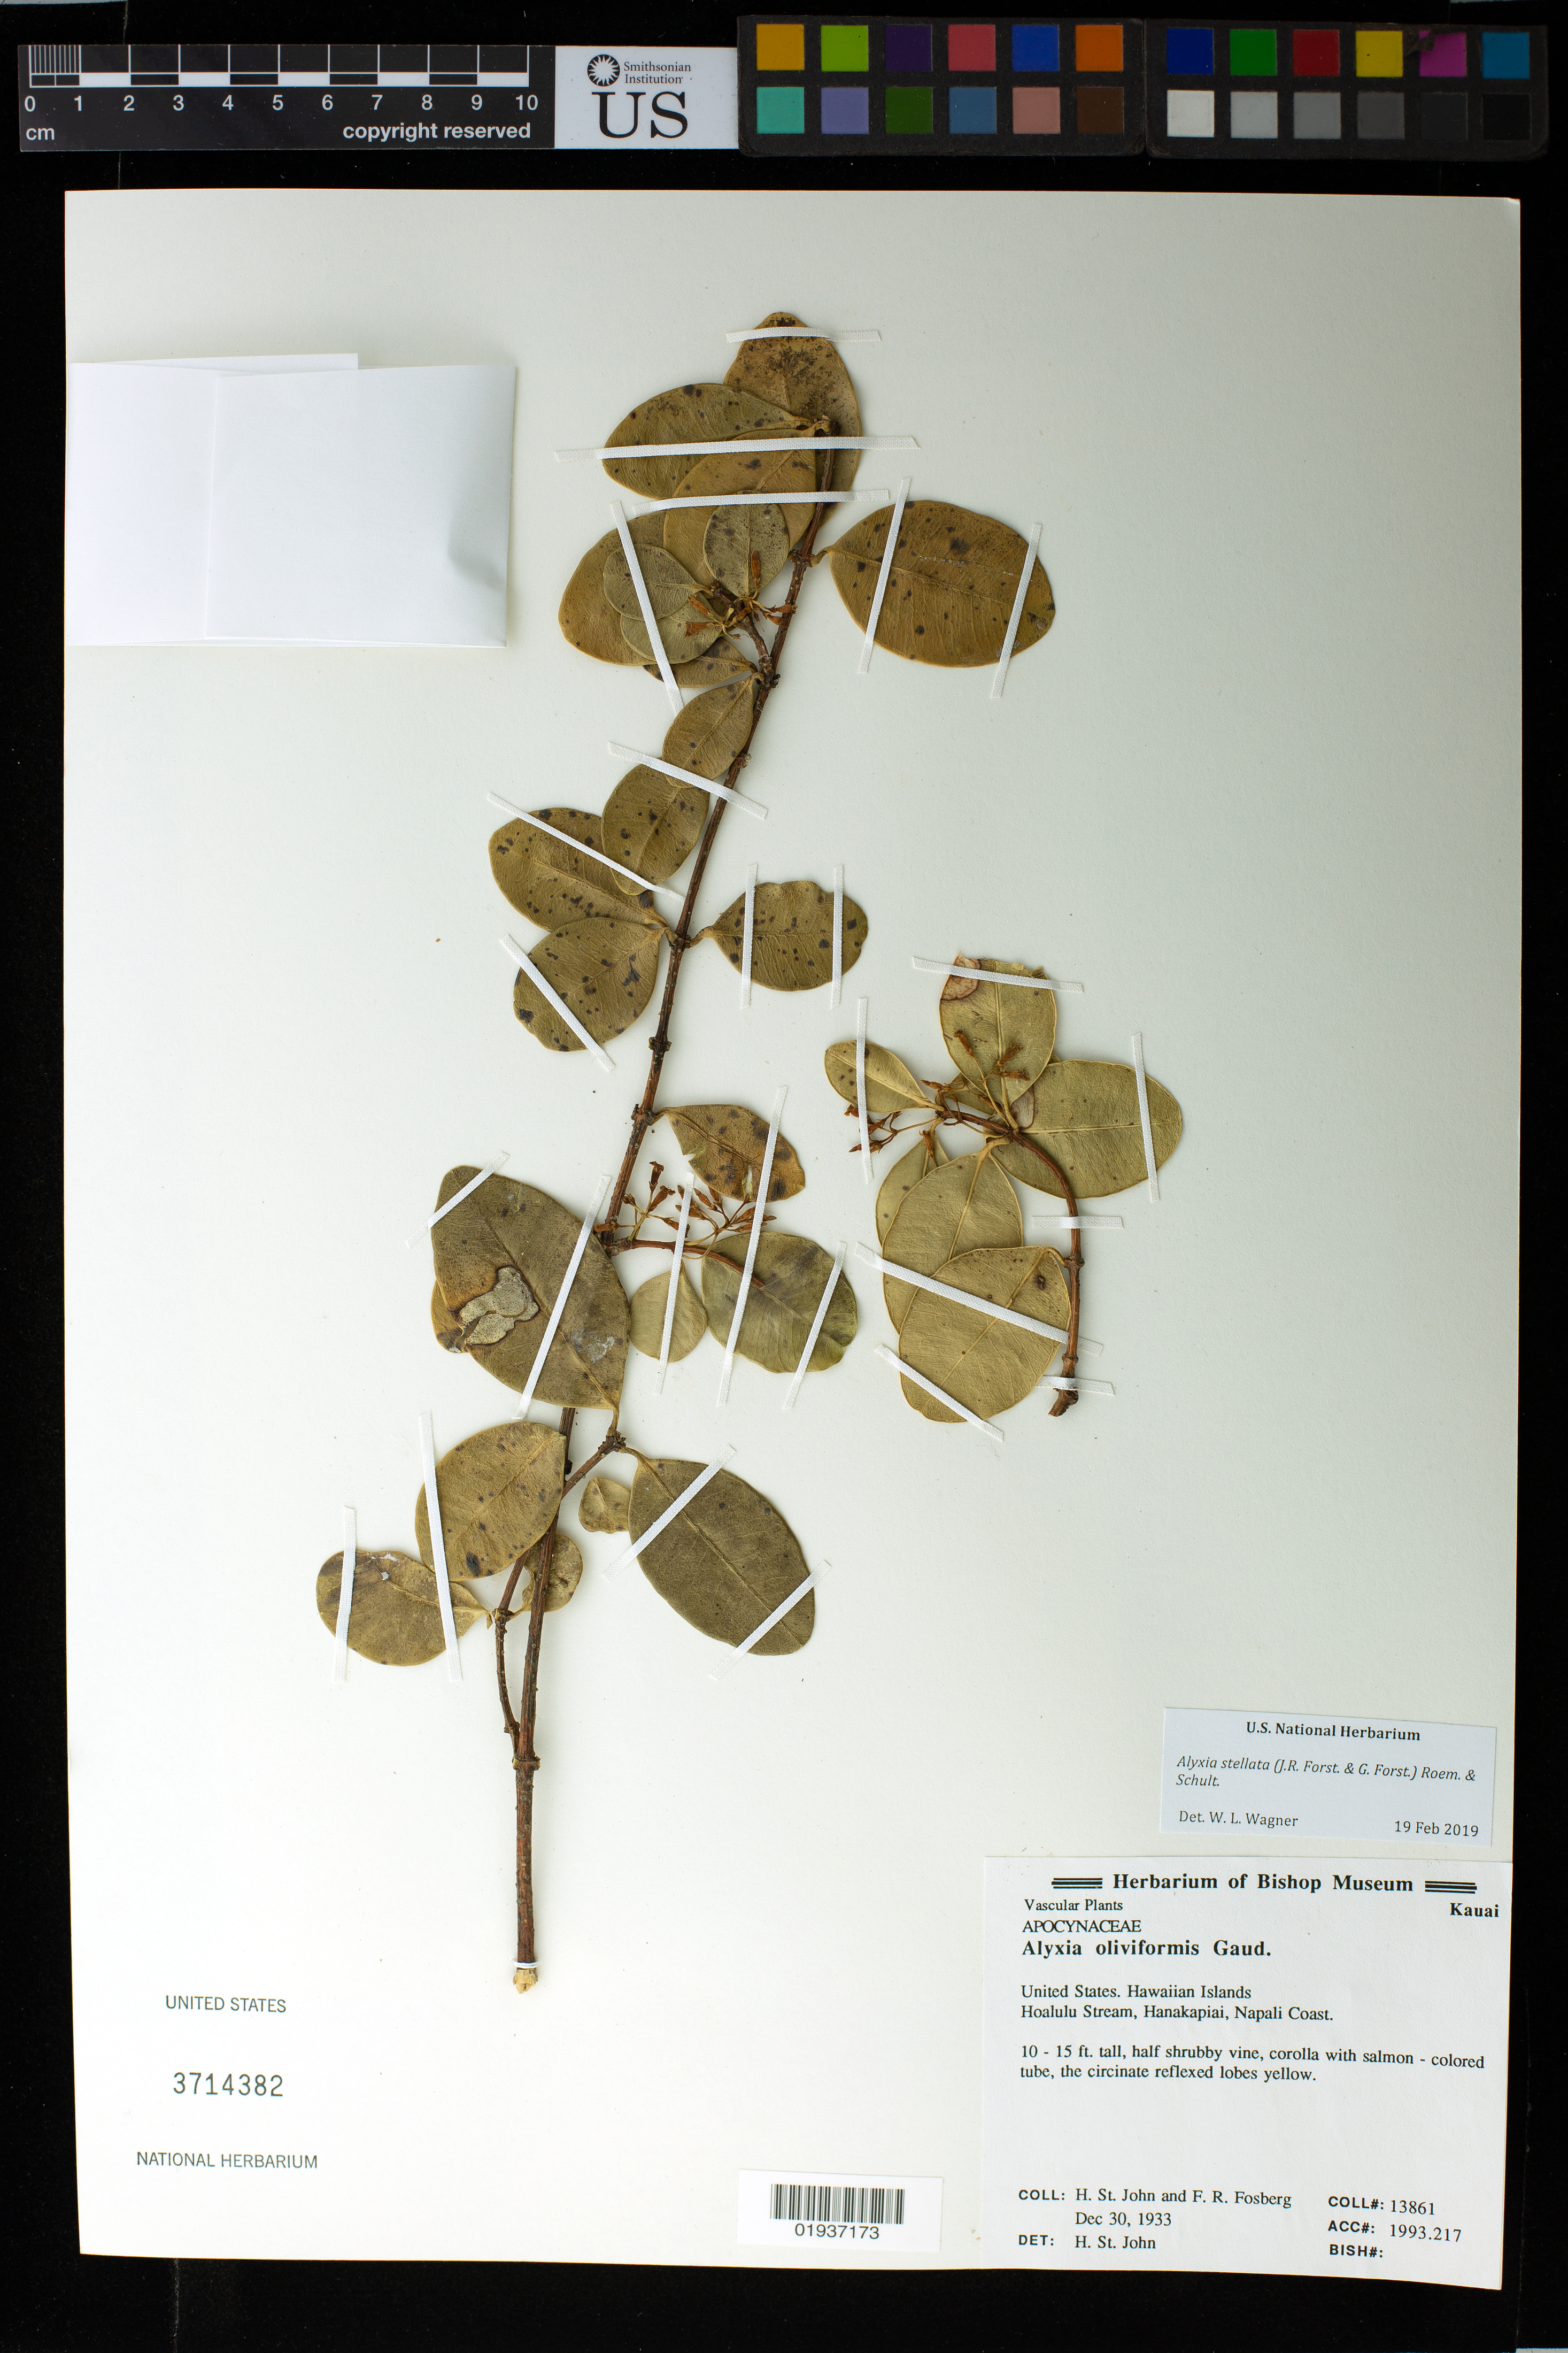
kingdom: Plantae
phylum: Tracheophyta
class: Magnoliopsida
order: Gentianales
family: Apocynaceae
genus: Alyxia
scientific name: Alyxia stellata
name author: (J.R. Forst. & G. Forst.) Roem. & Schult.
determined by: Wagner, W. L., (BOT), Smithsonian Institution - National Museum of Natural History (UNITED STATES)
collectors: H. St. John & F. R. Fosberg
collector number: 13861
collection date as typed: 30 Dec 1933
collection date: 1933-12-30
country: United States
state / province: Hawaii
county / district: Kauai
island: Kaua'i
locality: Hoalulu Stream, Hanakapiai, Napali coast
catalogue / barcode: US 3714382